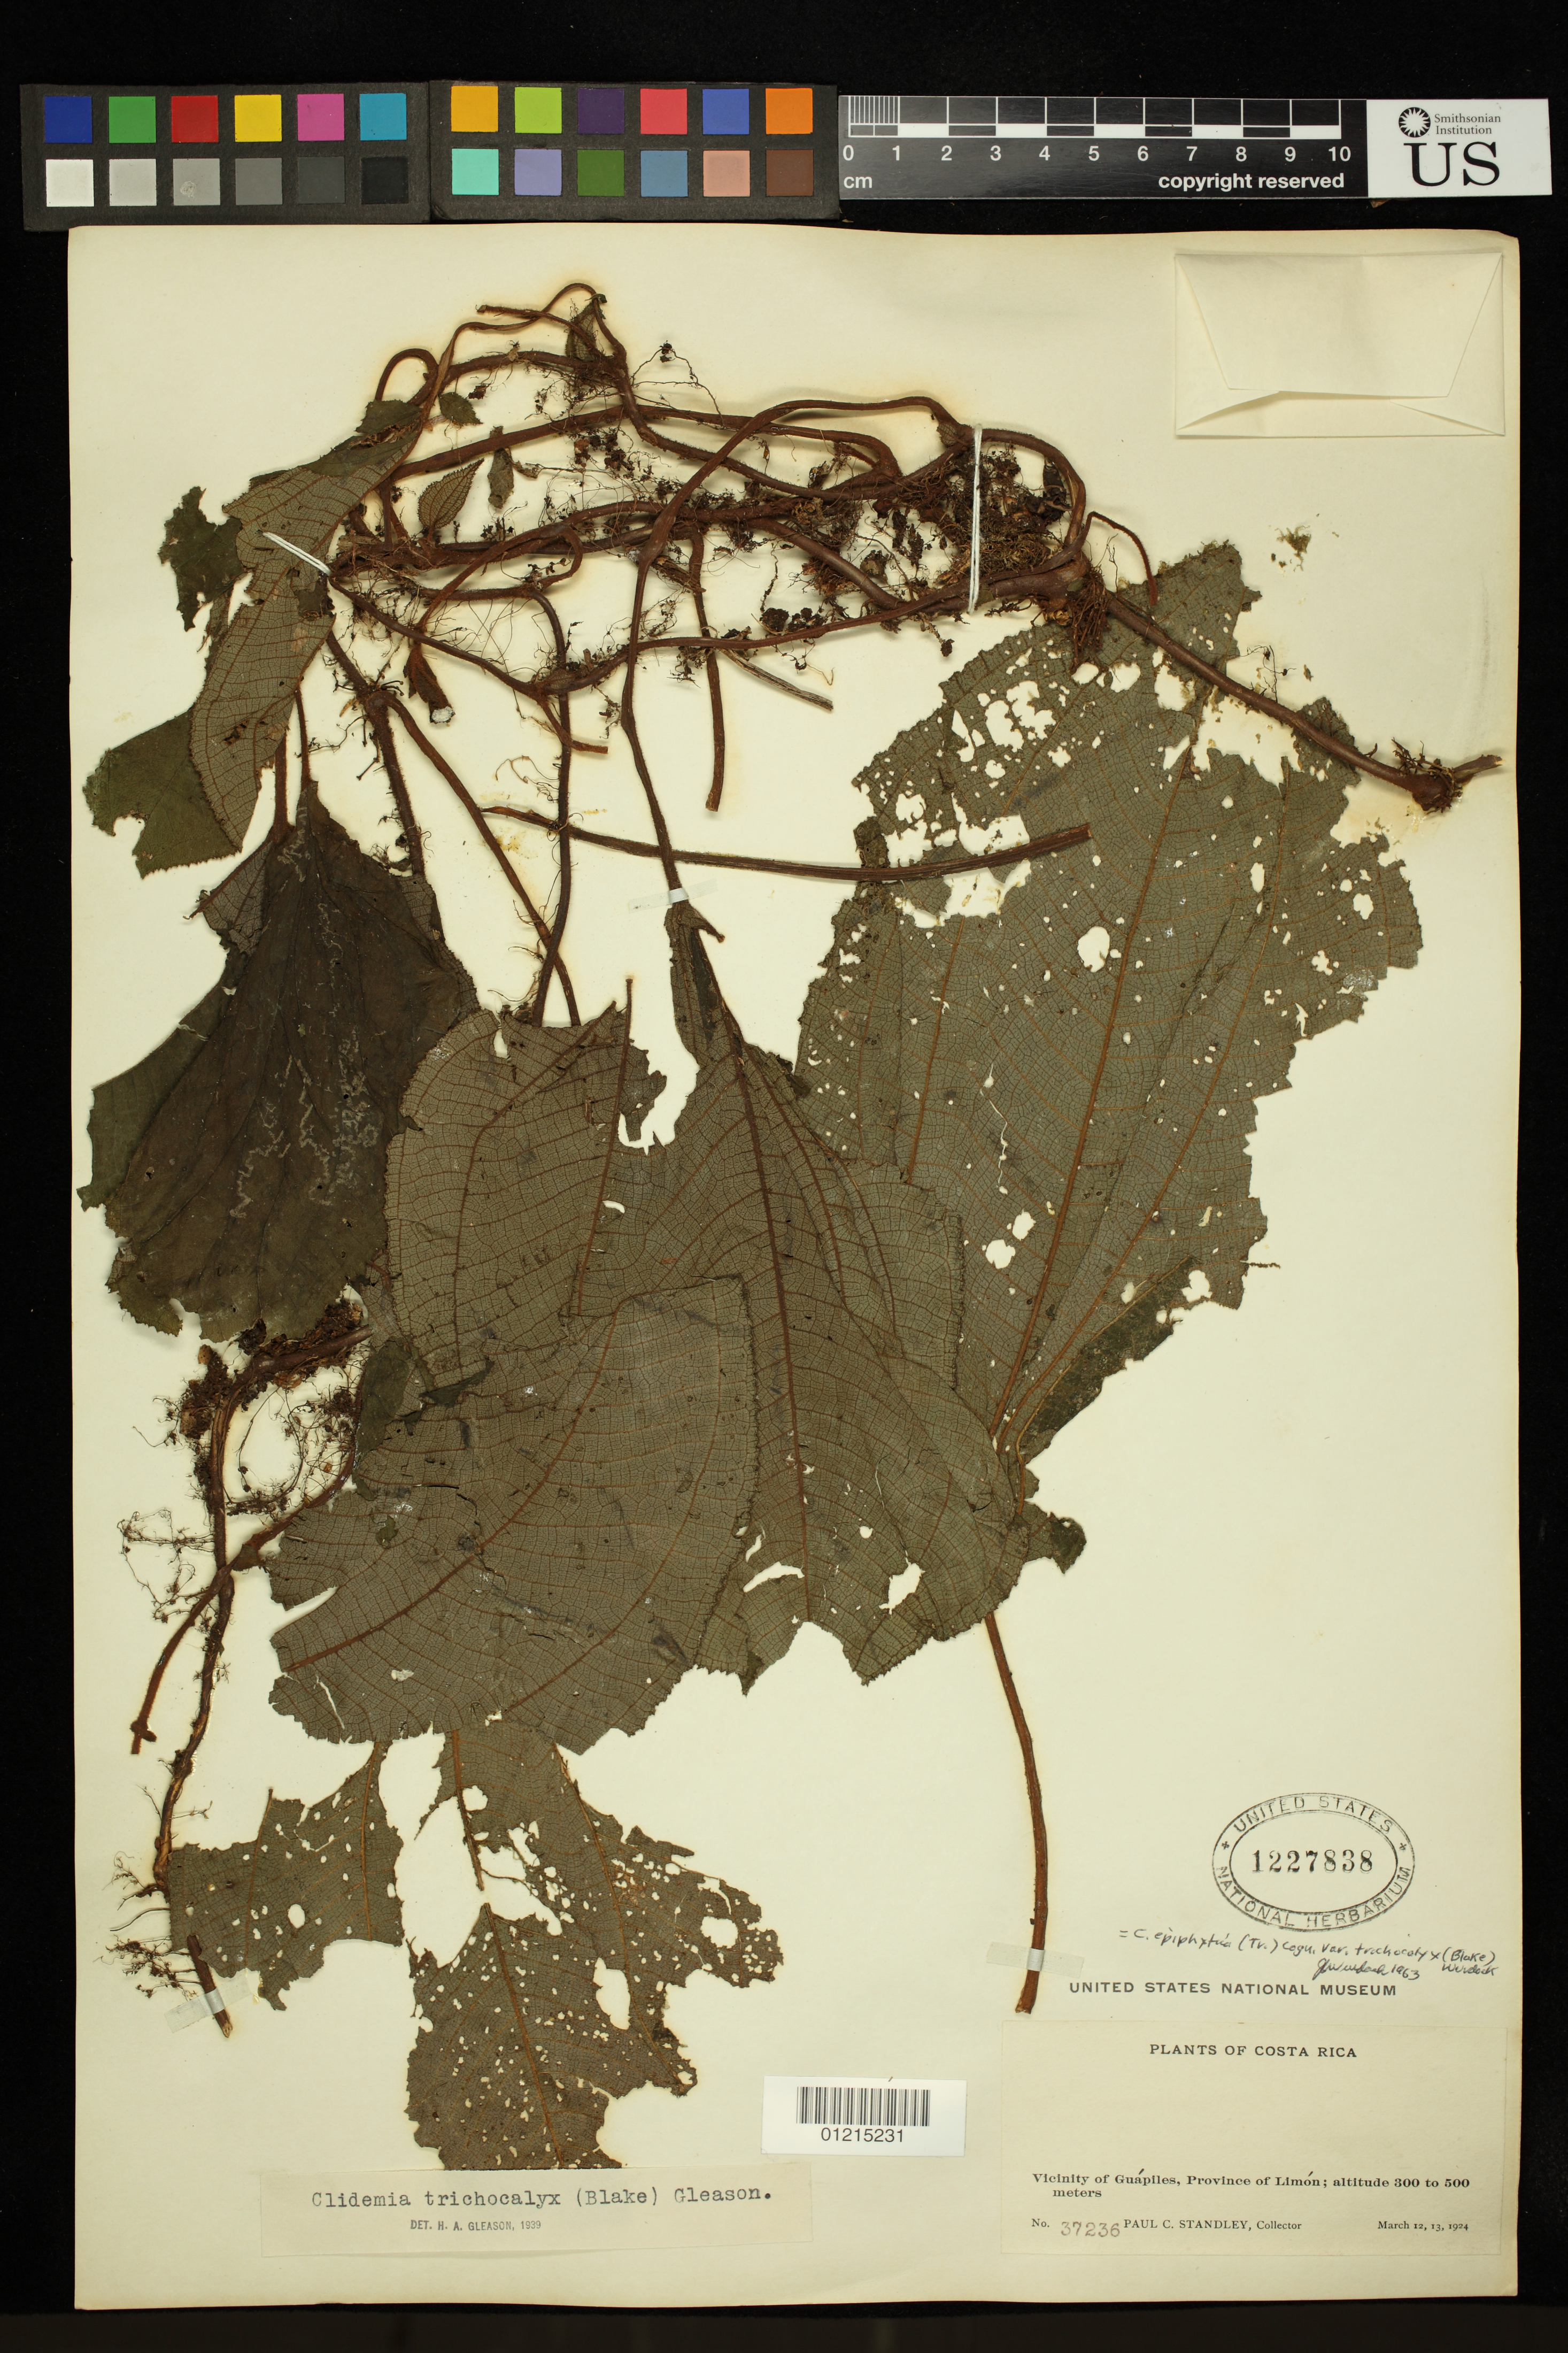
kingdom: Plantae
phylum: Tracheophyta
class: Magnoliopsida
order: Myrtales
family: Melastomataceae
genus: Clidemia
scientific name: Clidemia epiphytica var. trichocalyx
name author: (S.F. Blake) Wurdack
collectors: P. C. Standley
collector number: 37236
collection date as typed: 12 Mar 1924 and 13 Mar 1924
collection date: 1924-03-12,1924-03-13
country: Costa Rica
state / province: Limón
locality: Vicinity of Guápiles, Province of Limón.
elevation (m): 300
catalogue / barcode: US 1227838